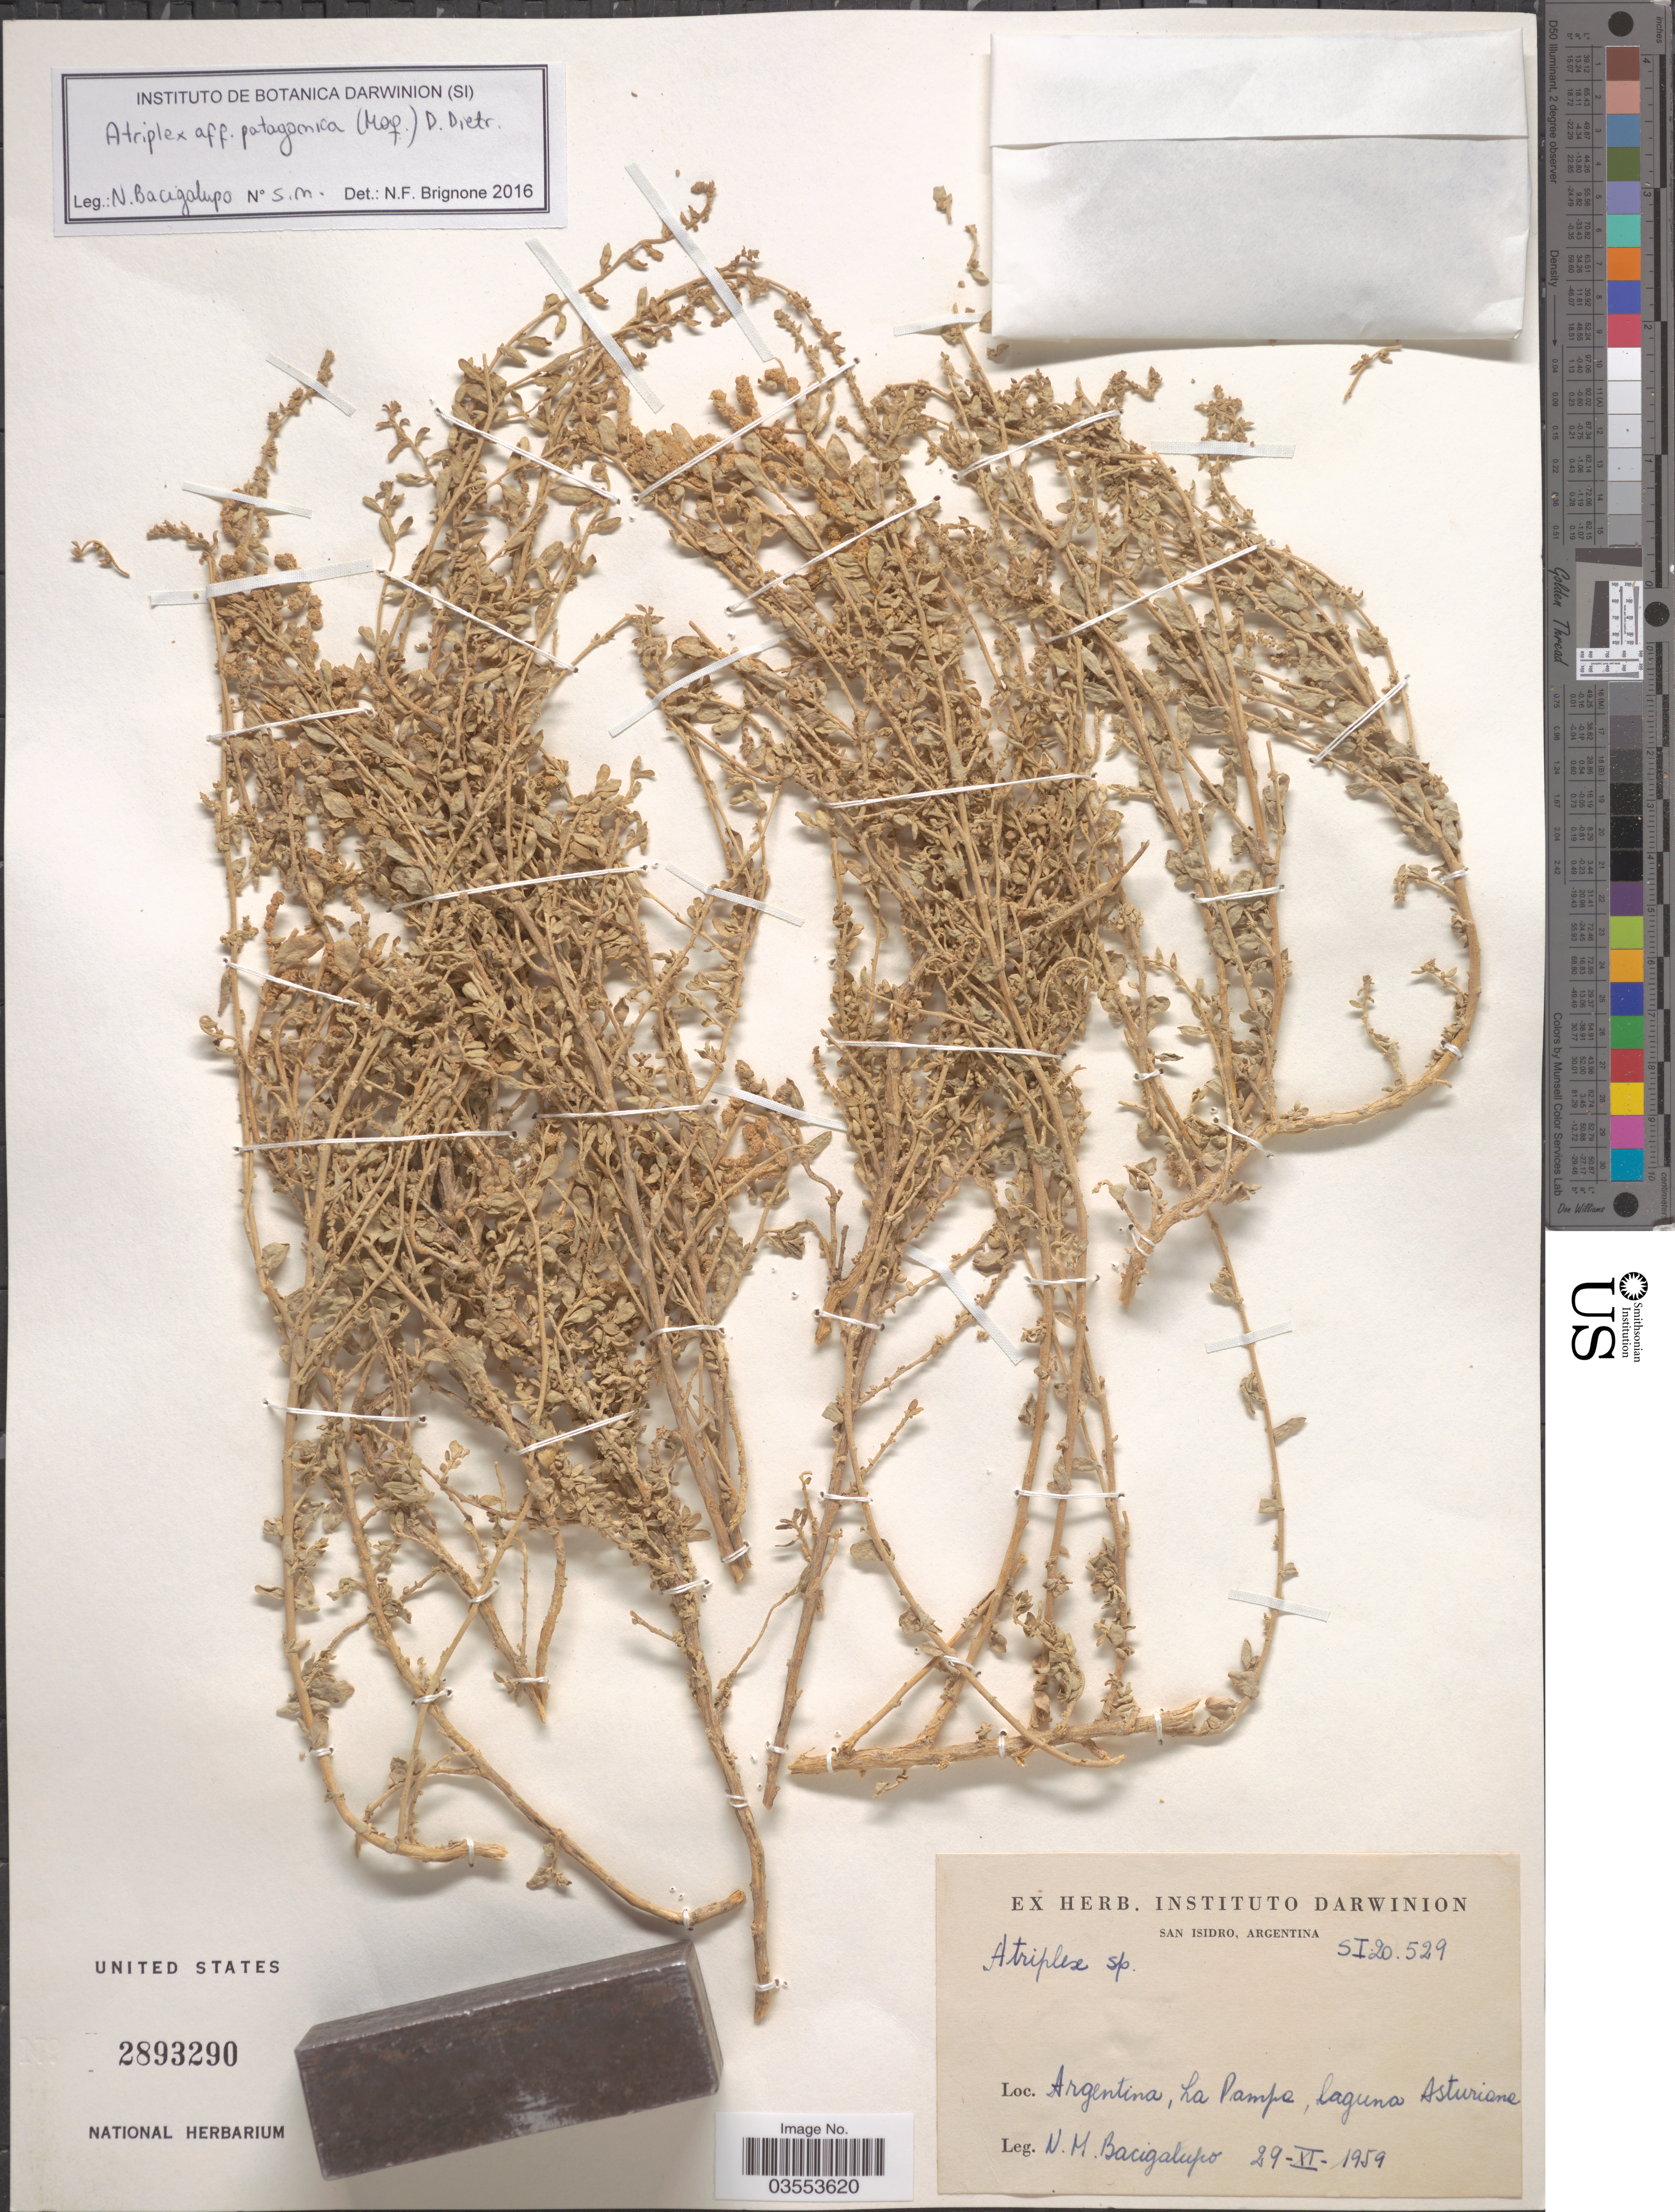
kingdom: Plantae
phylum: Tracheophyta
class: Magnoliopsida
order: Caryophyllales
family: Amaranthaceae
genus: Atriplex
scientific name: Atriplex sp.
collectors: N. M. Bacigalupo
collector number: SI.20529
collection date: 1959-11-29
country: Argentina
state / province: La Pampa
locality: Laguna Asturiane.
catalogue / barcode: US 2893290